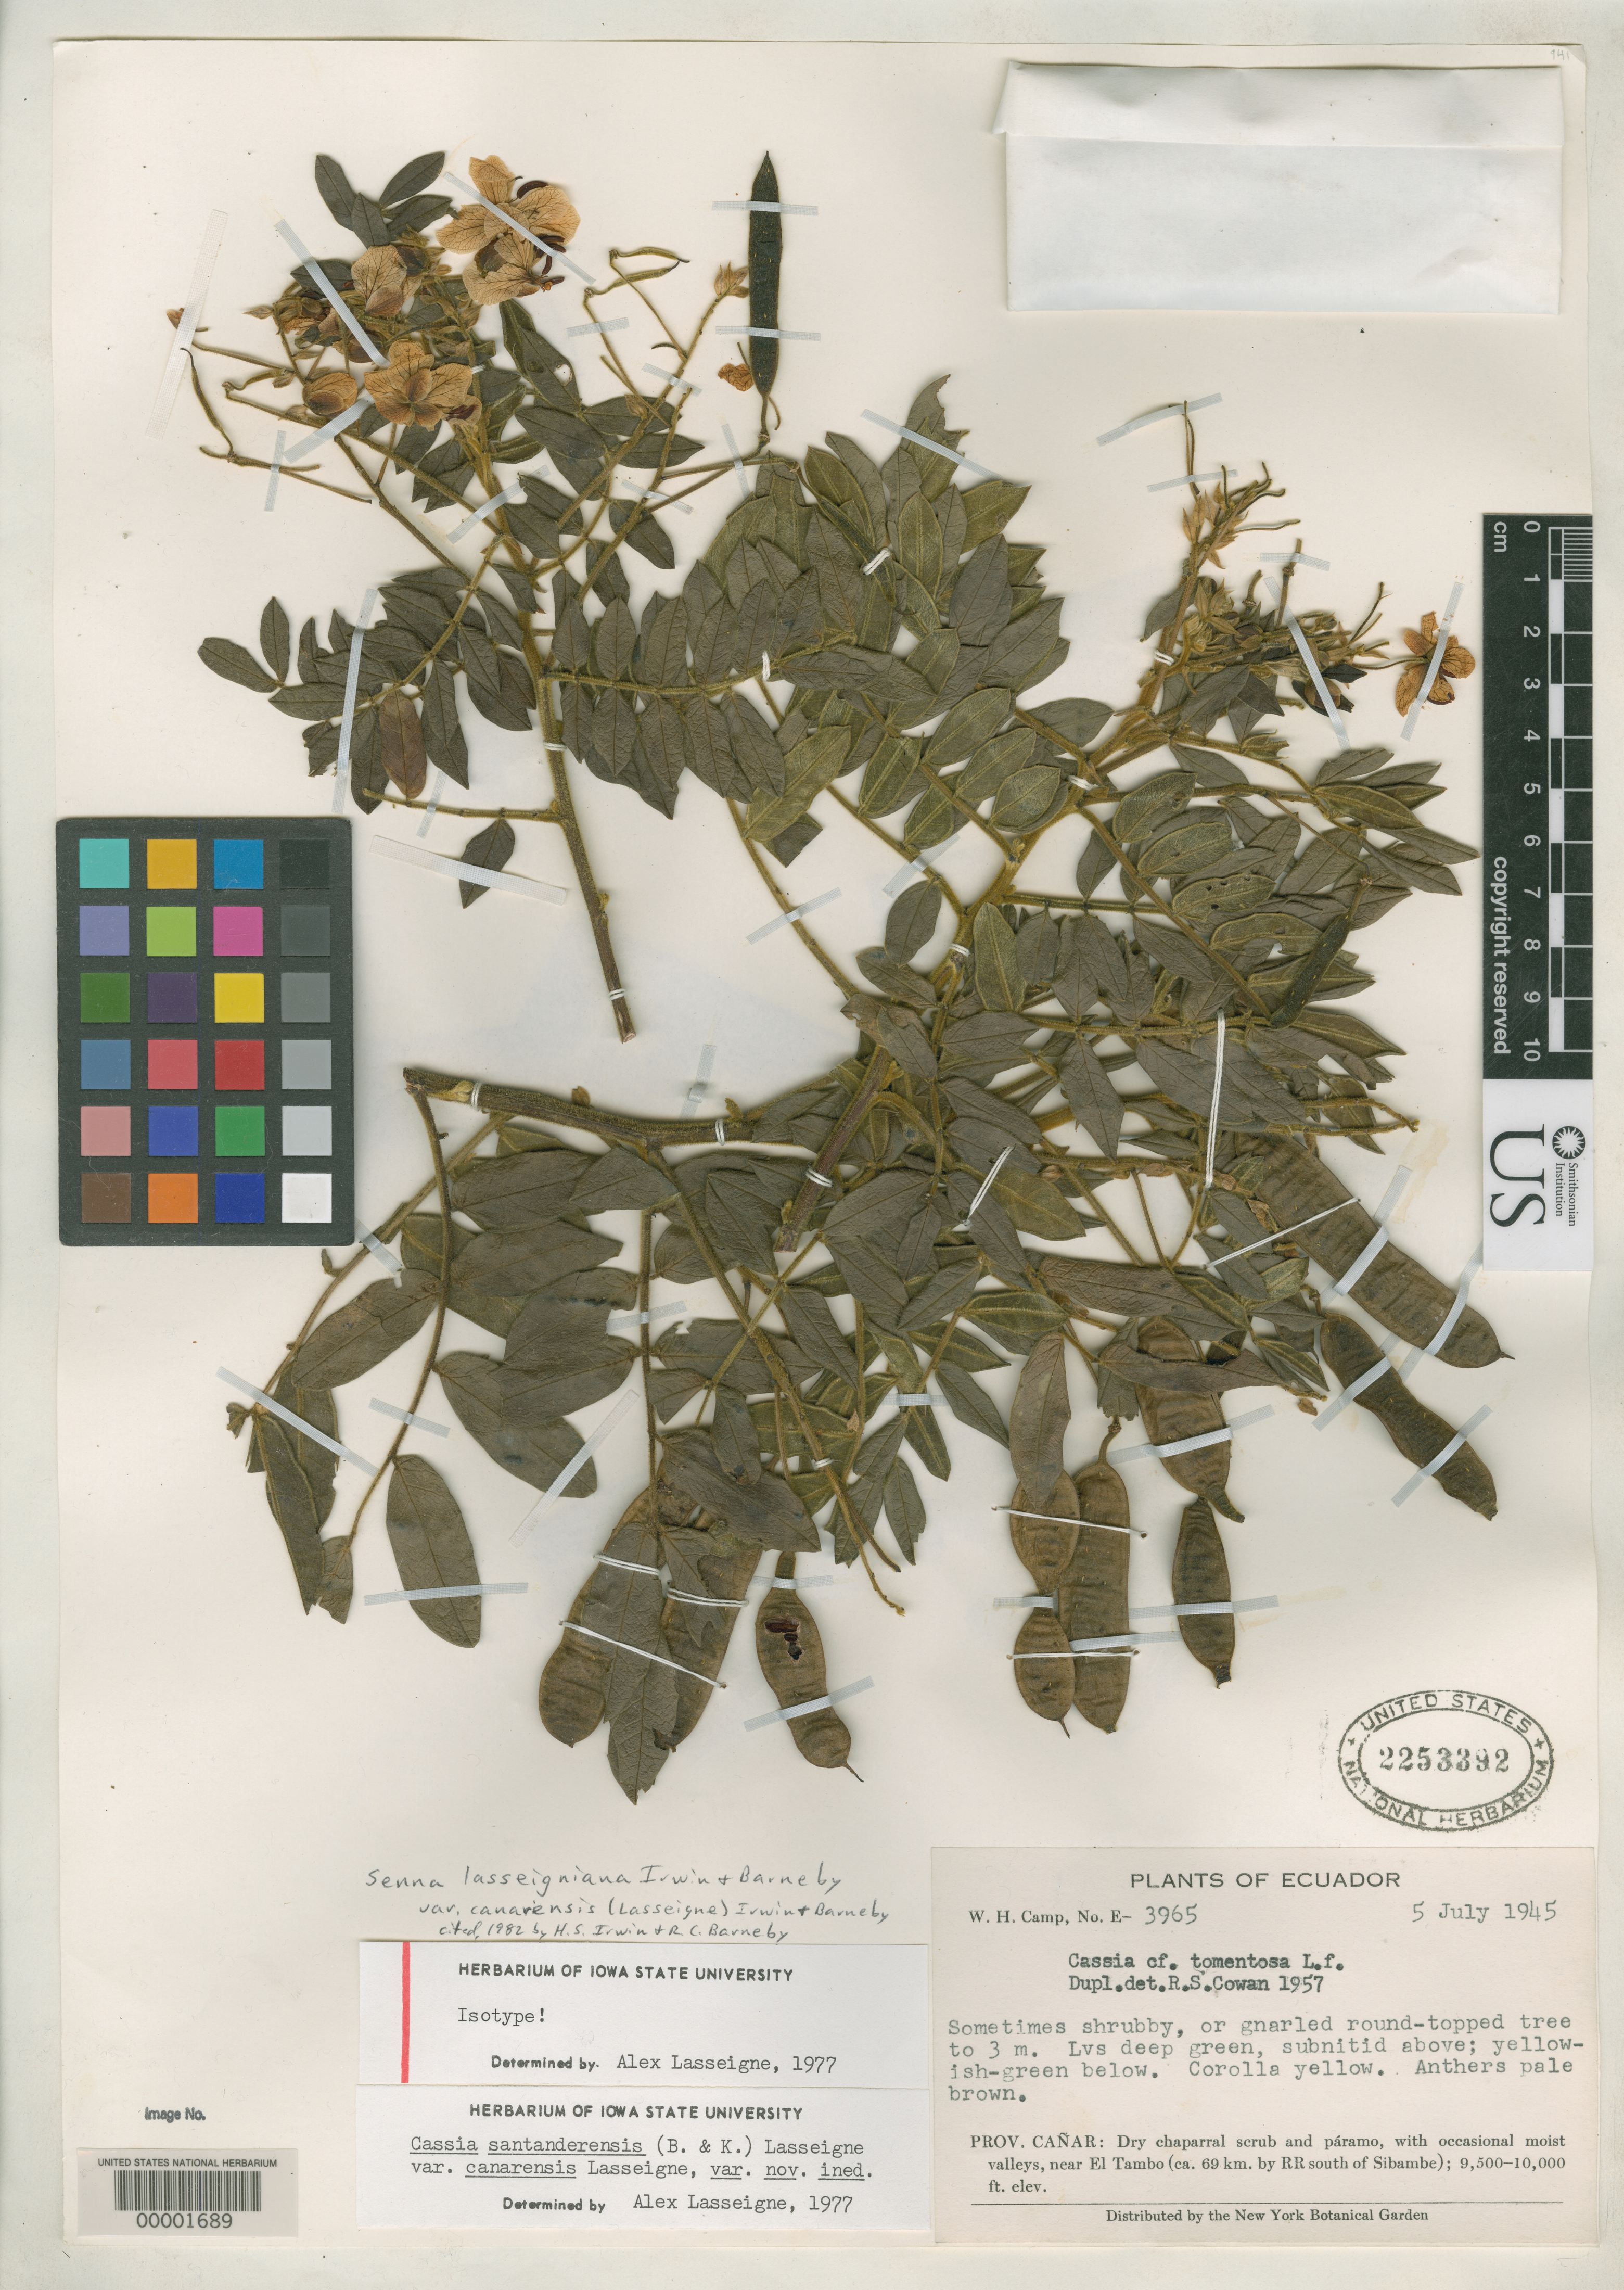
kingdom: Plantae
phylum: Tracheophyta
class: Magnoliopsida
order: Fabales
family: Fabaceae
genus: Cassia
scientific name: Cassia santanderensis var. canarensis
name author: Lass.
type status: Isotype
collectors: W. H. Camp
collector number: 3965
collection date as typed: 05 Jul 1945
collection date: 1945-07-05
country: Ecuador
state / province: Cañar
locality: Near El Tambo.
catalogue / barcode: US 2253392